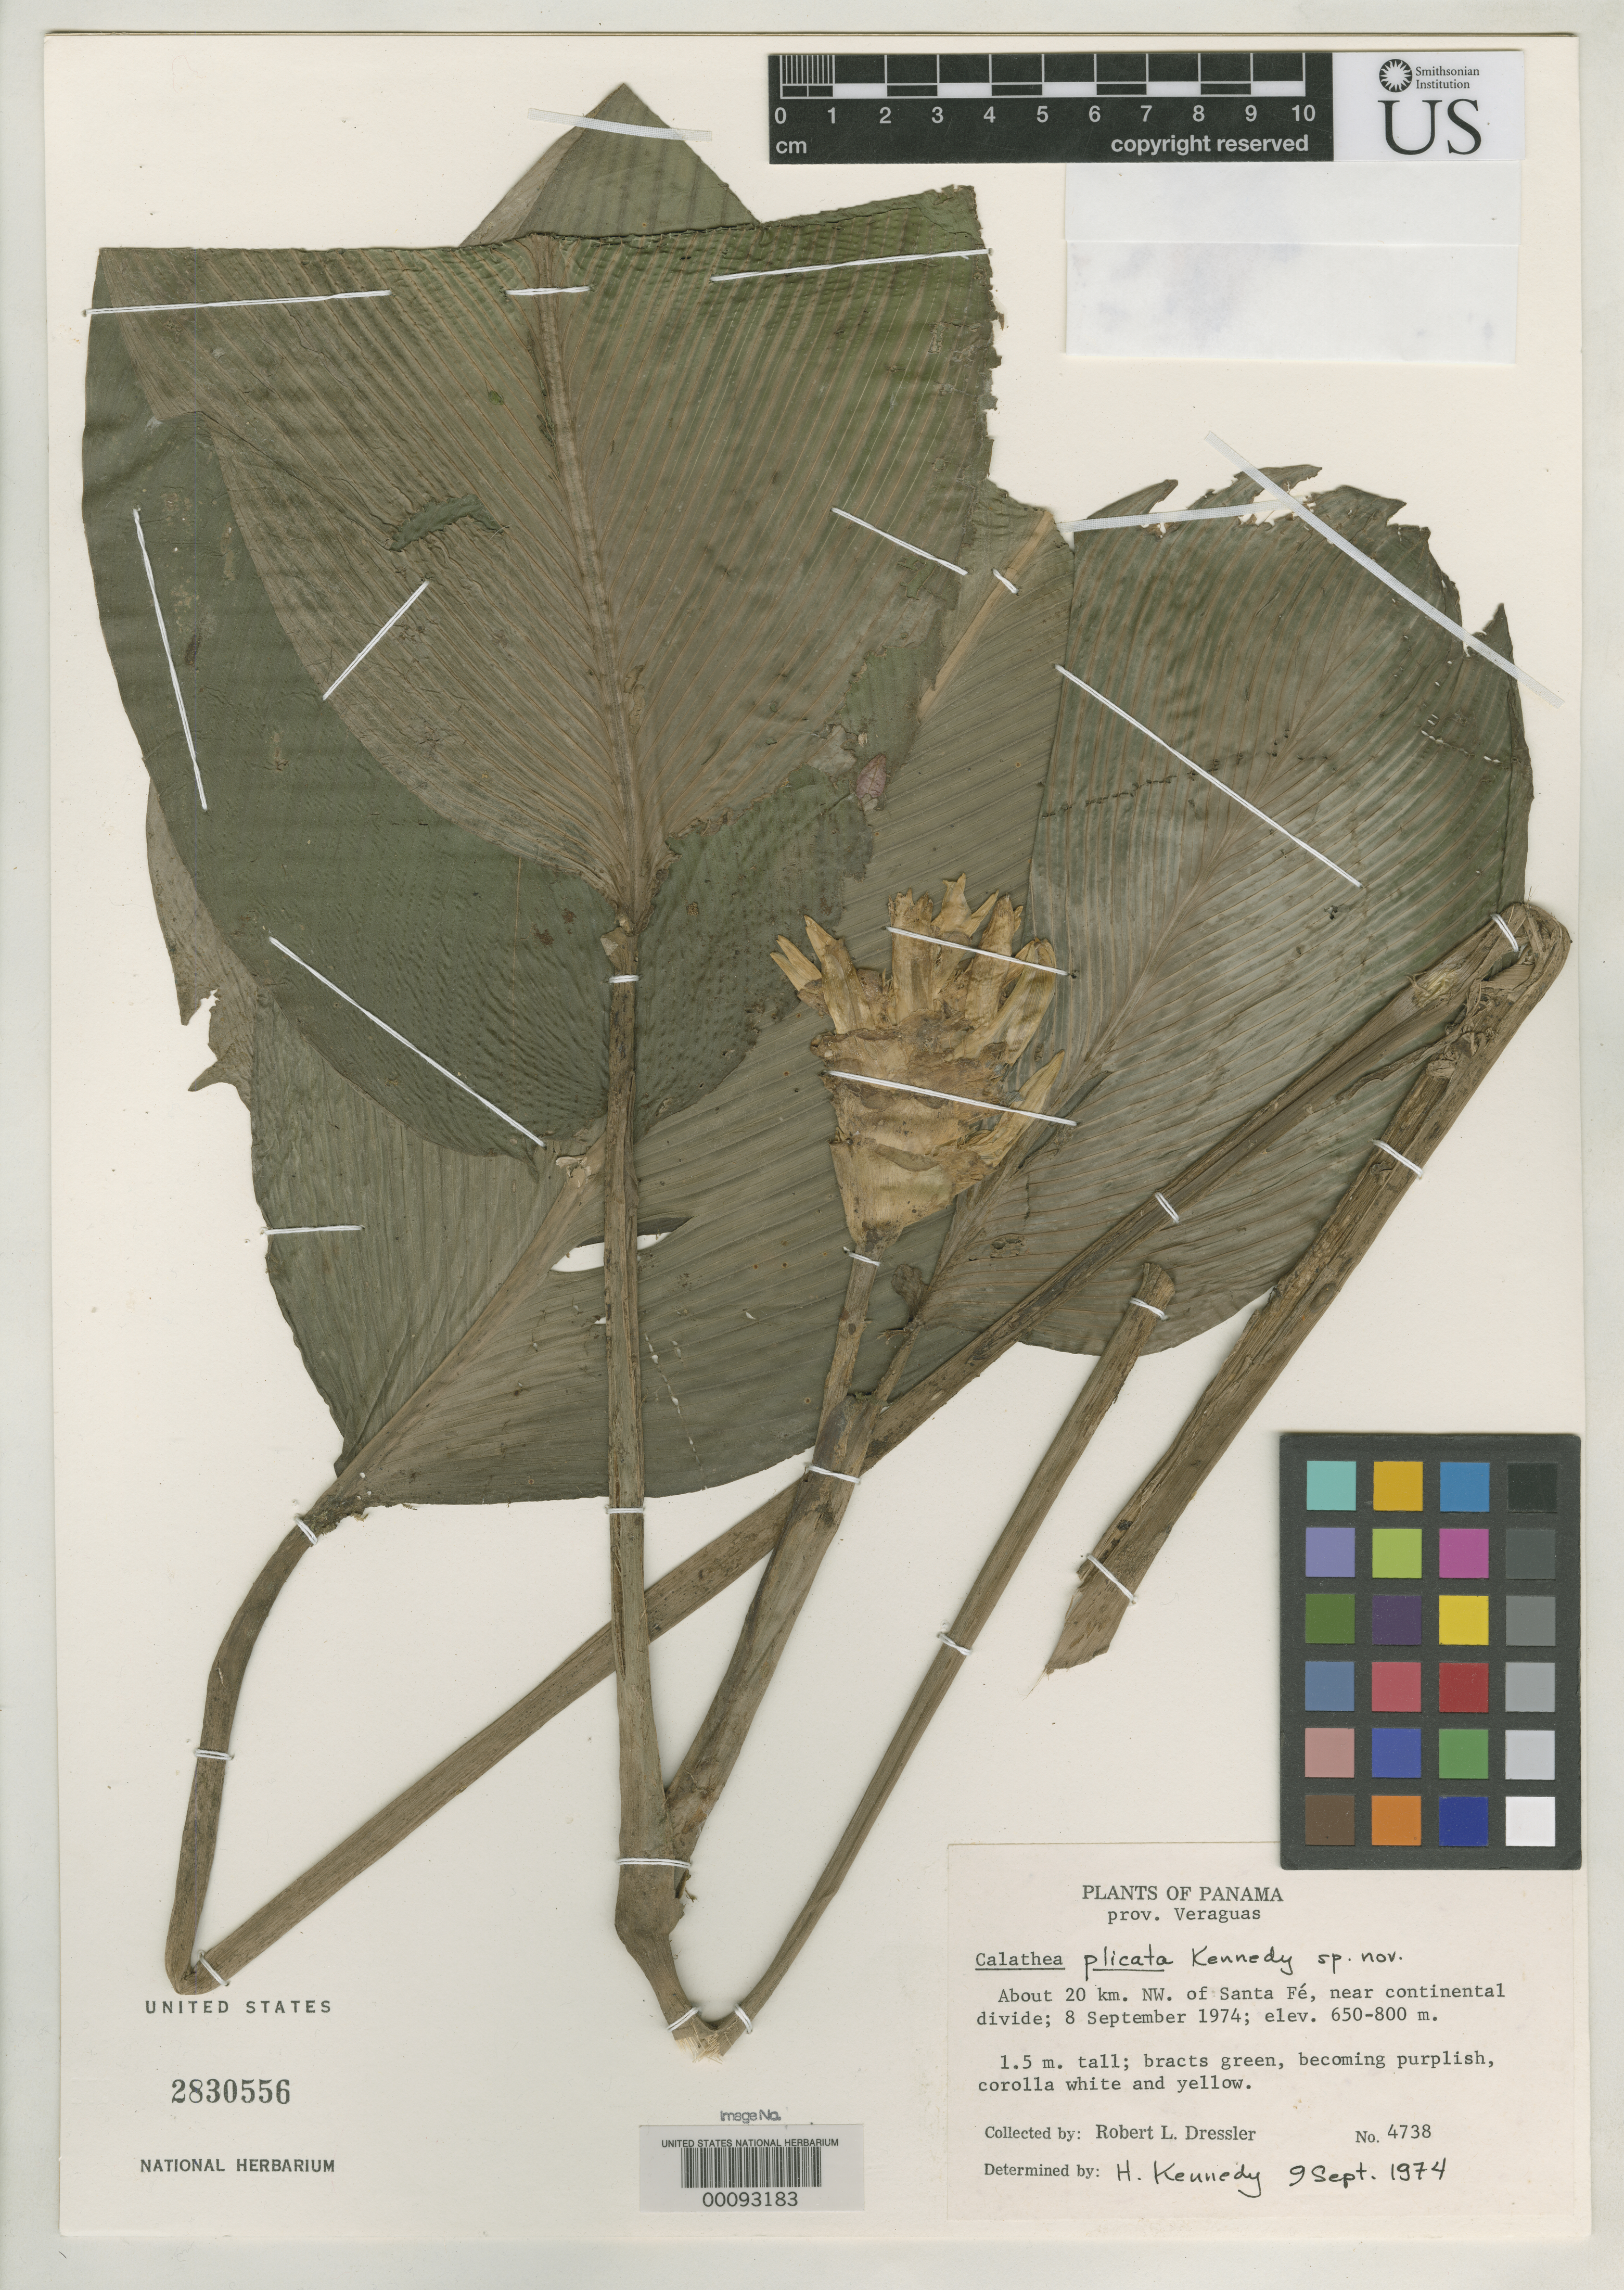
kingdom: Plantae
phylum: Tracheophyta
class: Liliopsida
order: Zingiberales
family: Marantaceae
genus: Calathea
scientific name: Calathea plicata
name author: H. Kenn.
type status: Holotype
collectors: R. Dressler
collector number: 4738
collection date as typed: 08 Sep 1974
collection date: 1974-09-08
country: Panama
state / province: Veraguas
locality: N W of Santa Fe.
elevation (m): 650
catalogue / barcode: US 2830556